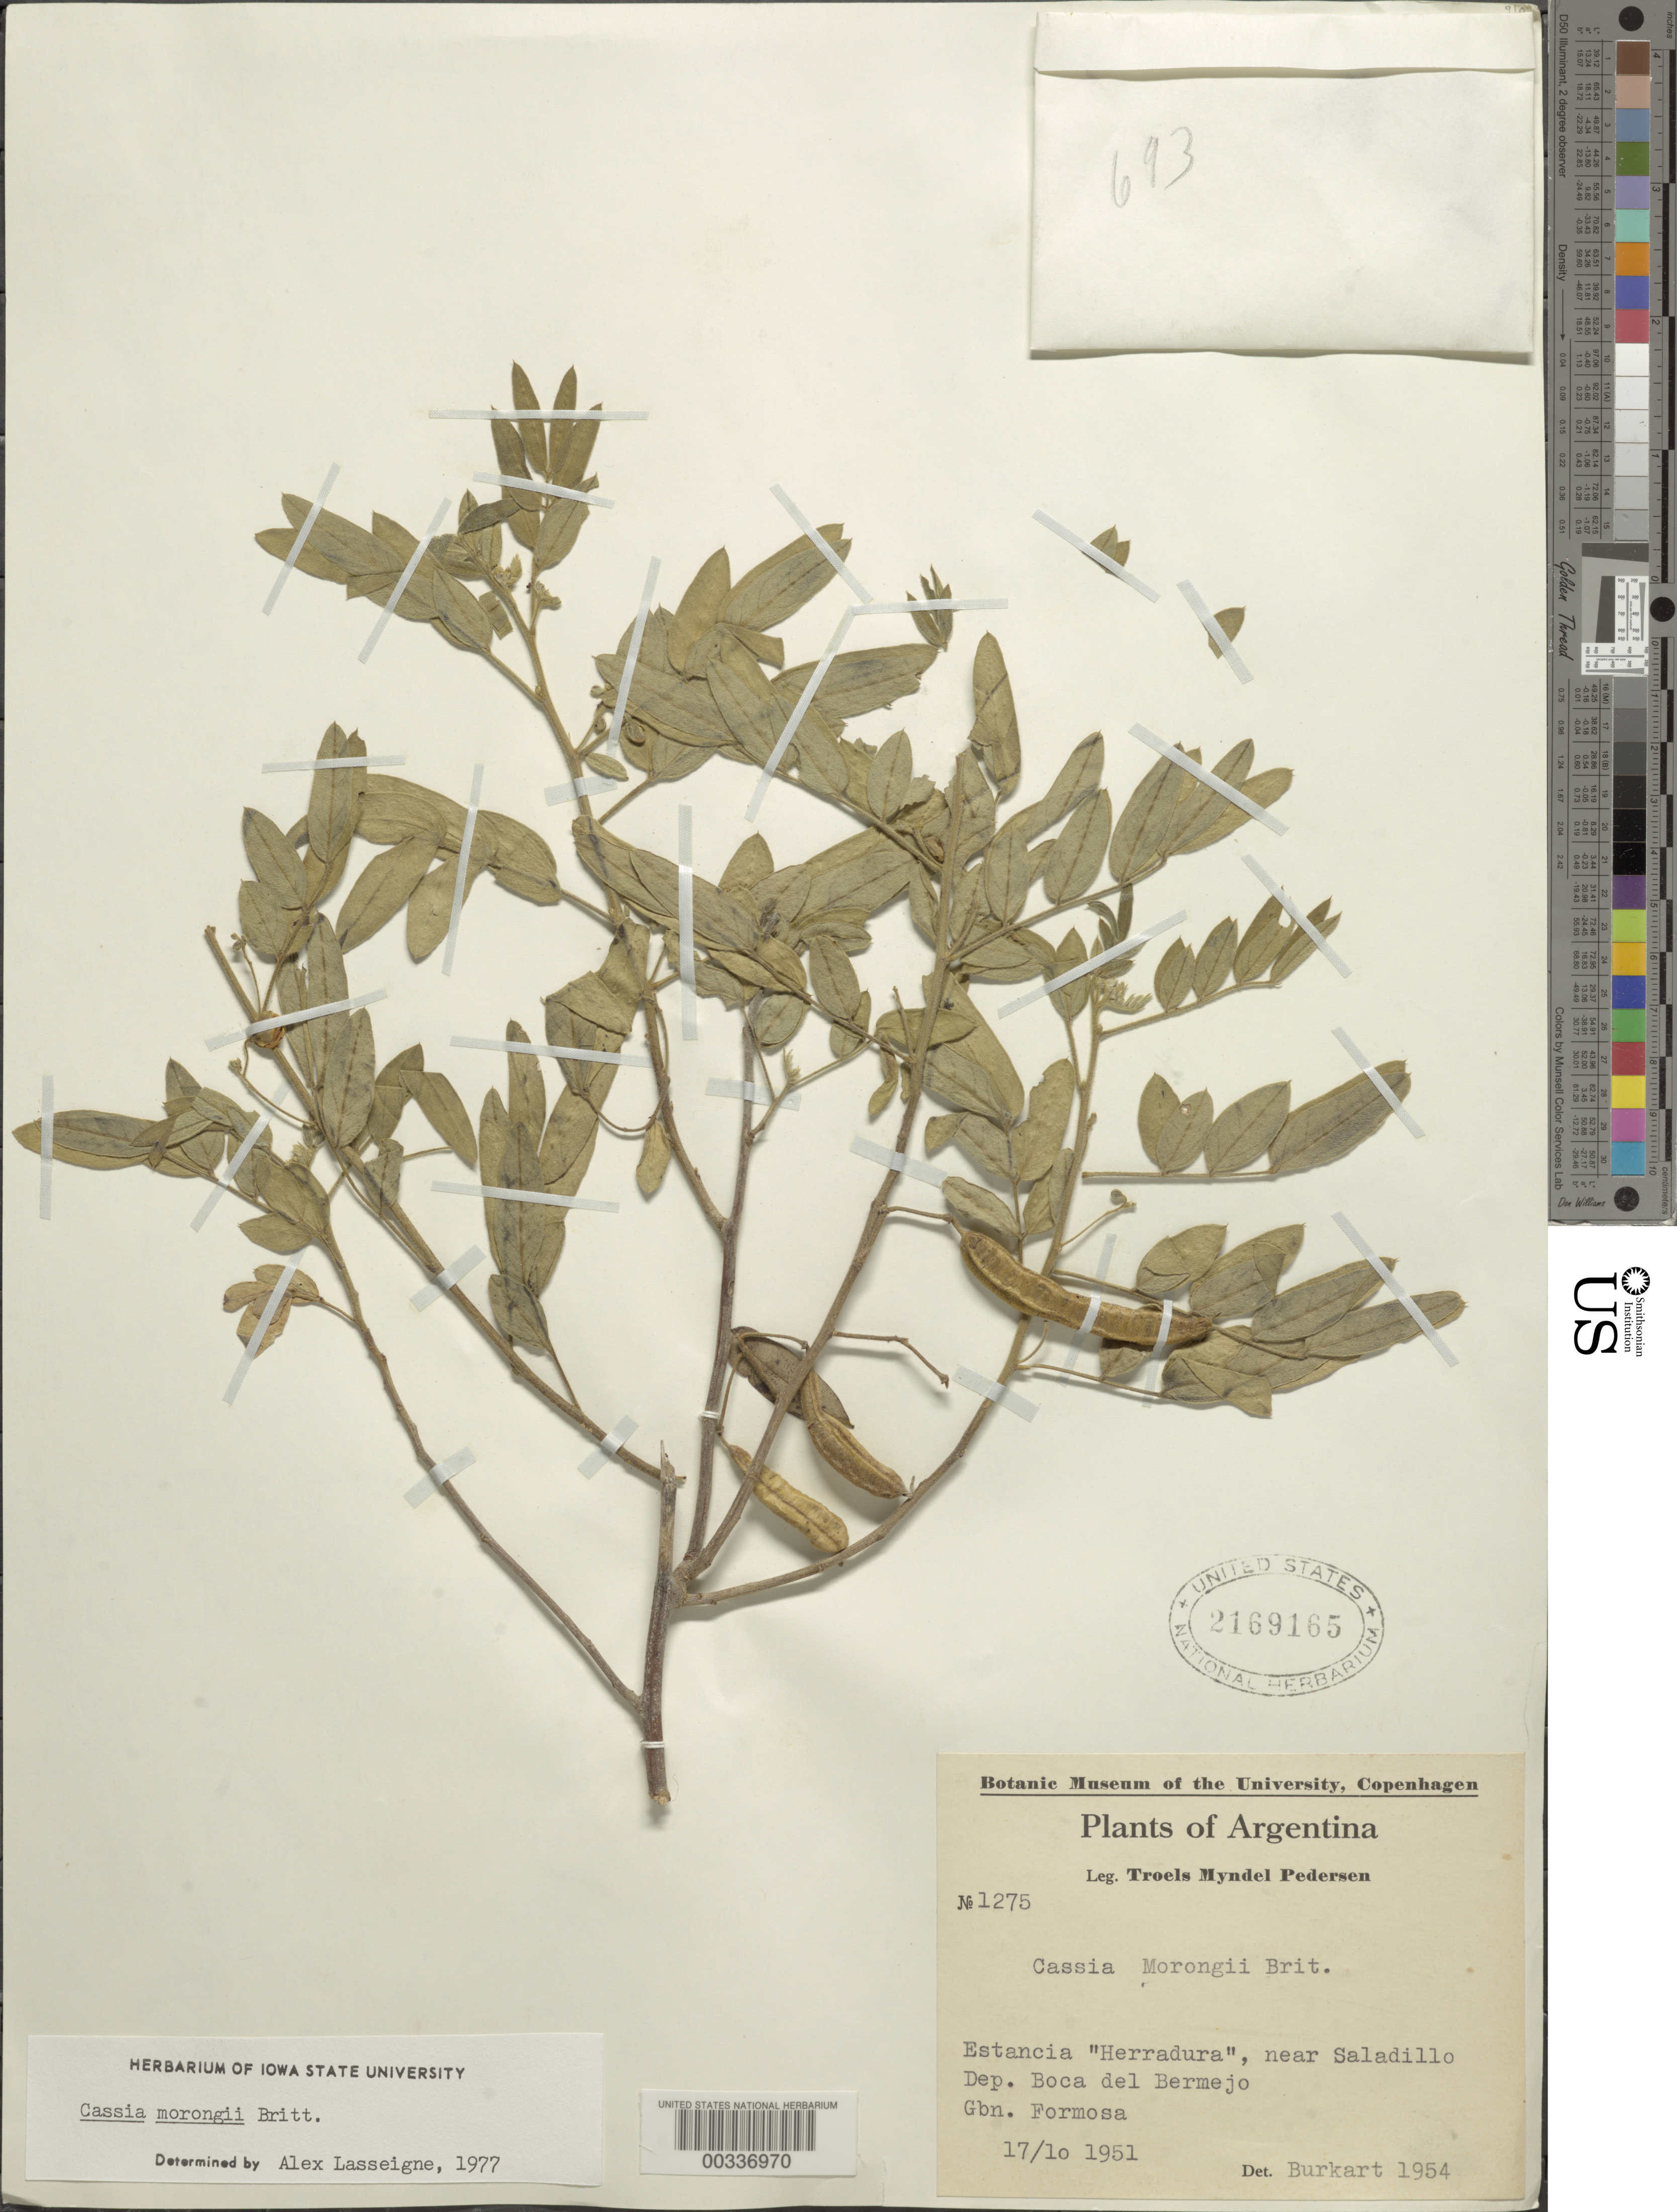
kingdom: Plantae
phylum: Tracheophyta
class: Magnoliopsida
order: Fabales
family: Fabaceae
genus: Senna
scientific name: Senna morongii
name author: (Britton) H.S. Irwin & Barneby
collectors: T. M. Pedersen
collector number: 1275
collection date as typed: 17 Oct 1951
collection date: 1951-10-17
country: Argentina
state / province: Formosa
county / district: Bermejo ?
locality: Dept. Boca del Bermejo [= Departamento de Bermejo?], estancia "Herradura", near Saladillo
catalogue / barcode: US 2169165